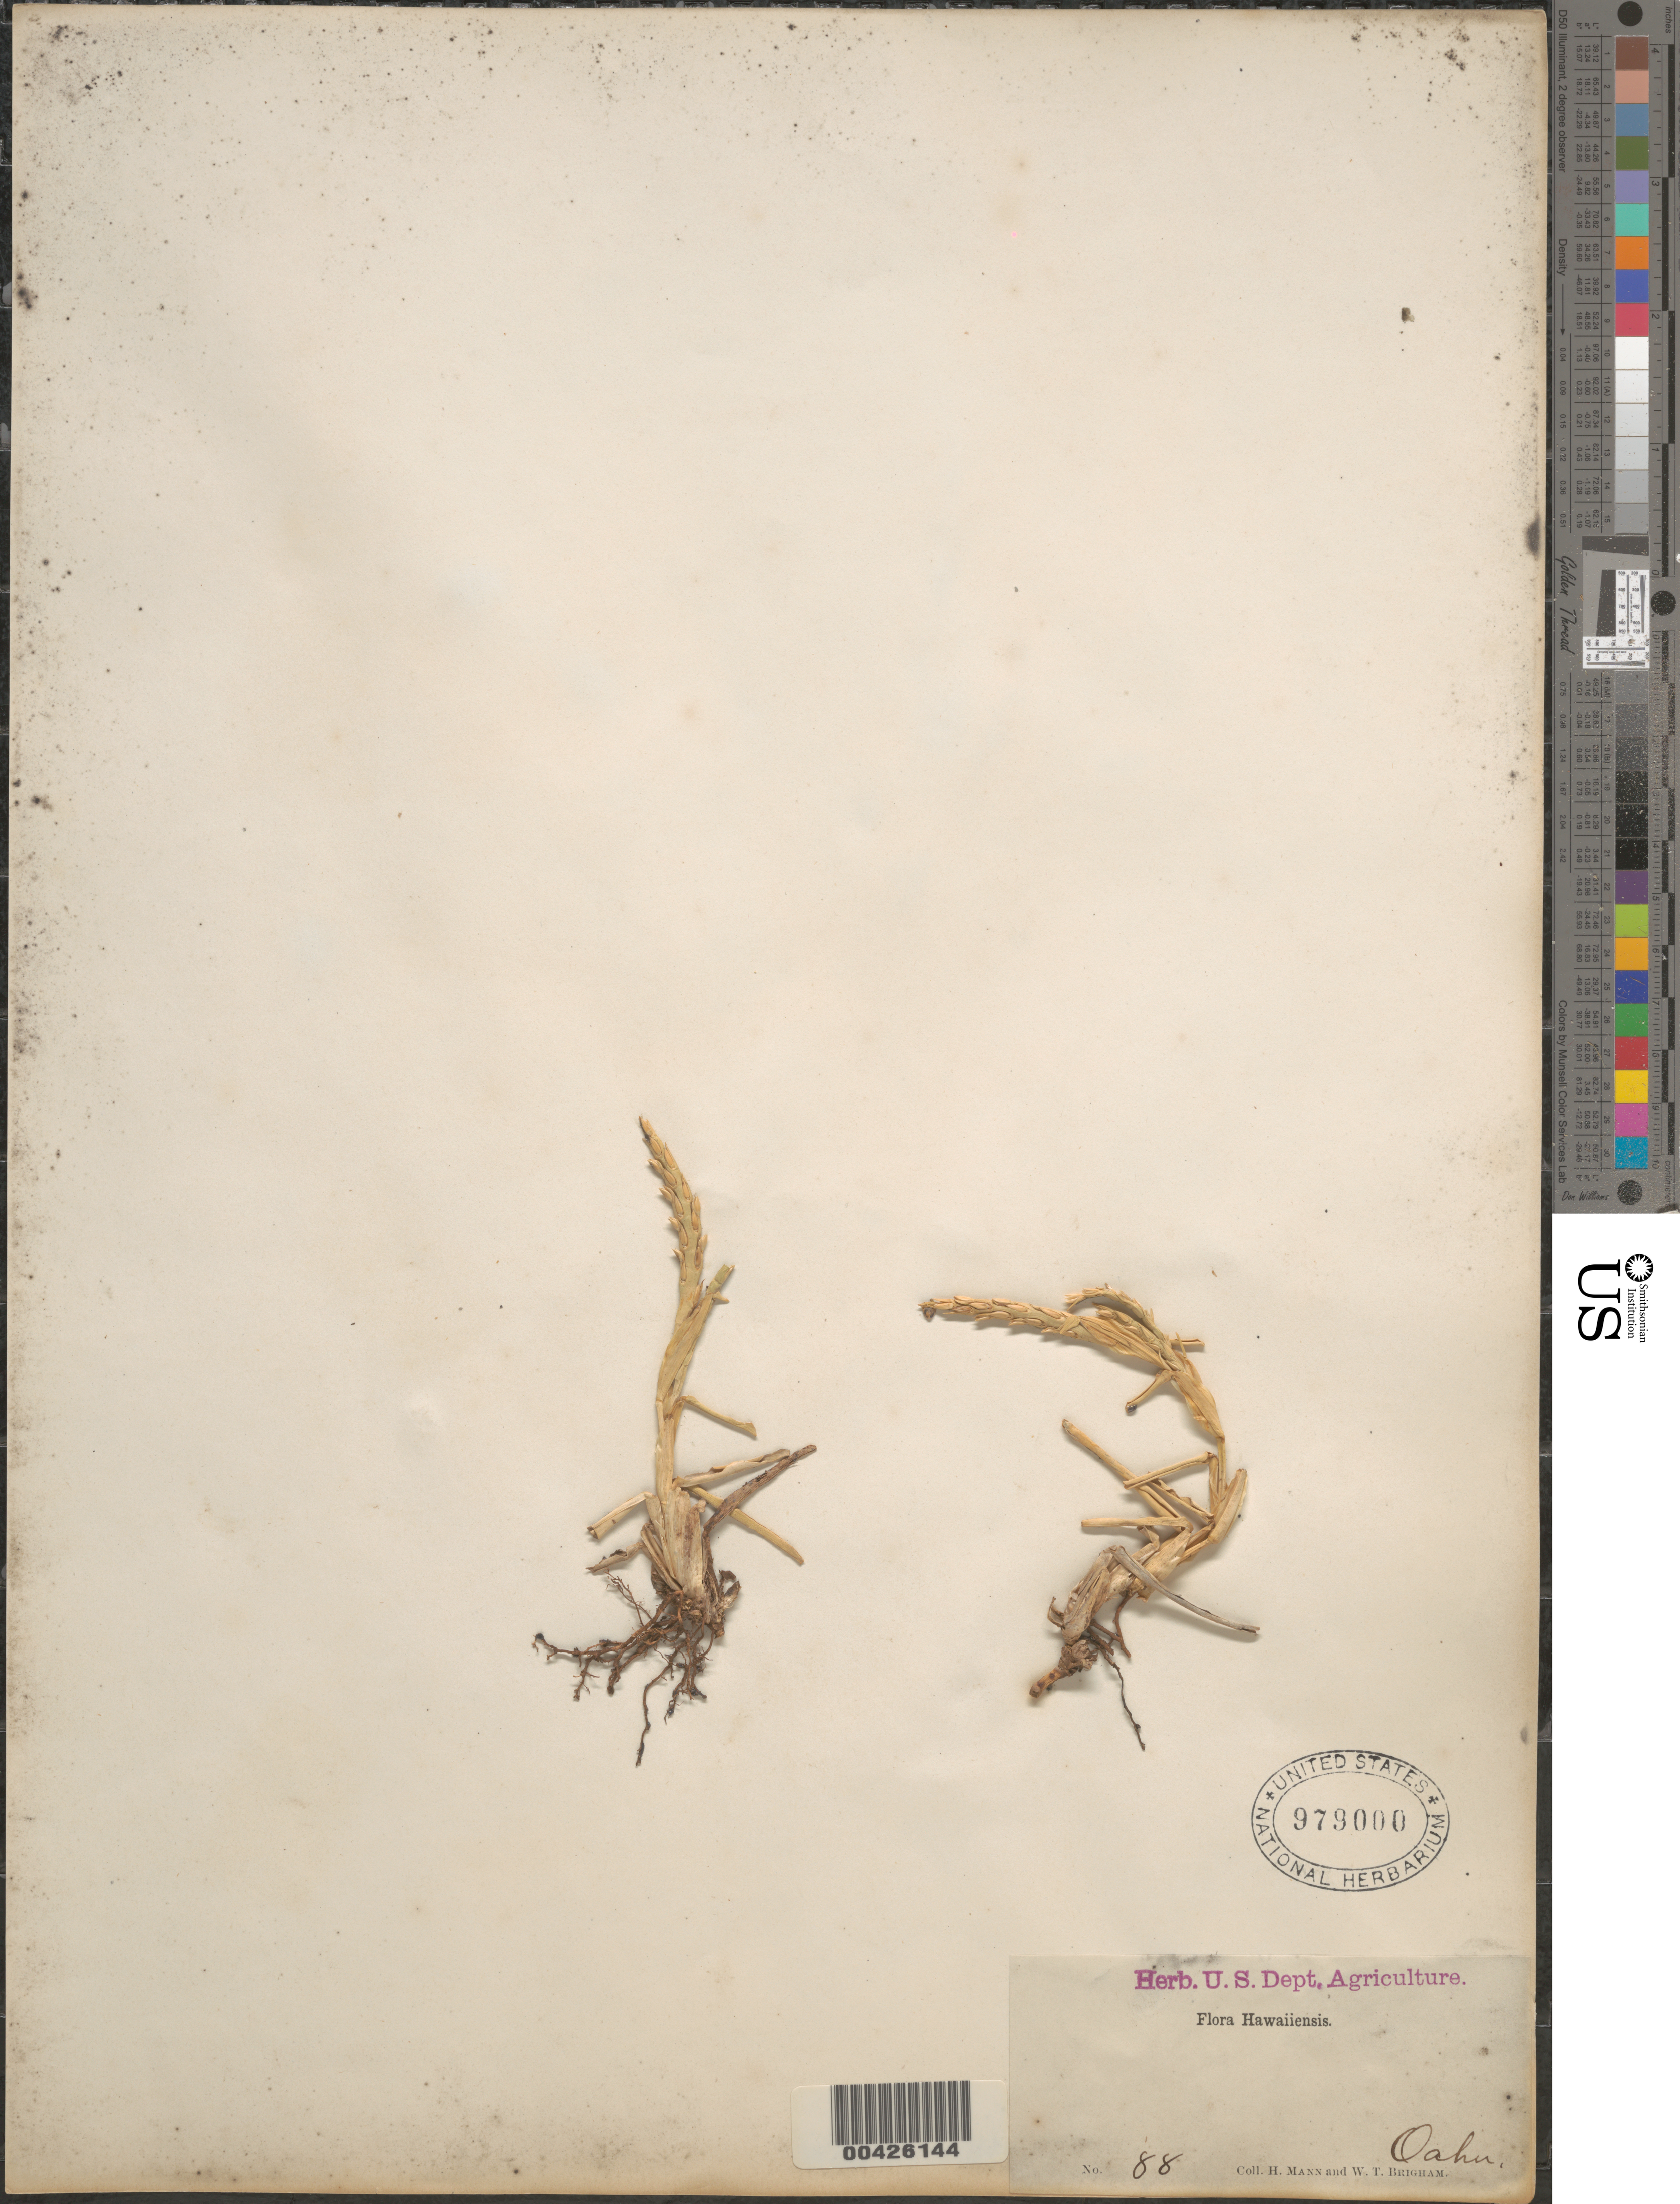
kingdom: Plantae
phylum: Tracheophyta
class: Liliopsida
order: Poales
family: Poaceae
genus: Stenotaphrum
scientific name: Stenotaphrum secundatum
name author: (Walter) Kuntze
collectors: H. Mann & W. T. Brigham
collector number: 88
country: United States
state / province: Hawaii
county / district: Honolulu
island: Oahu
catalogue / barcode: US 979000